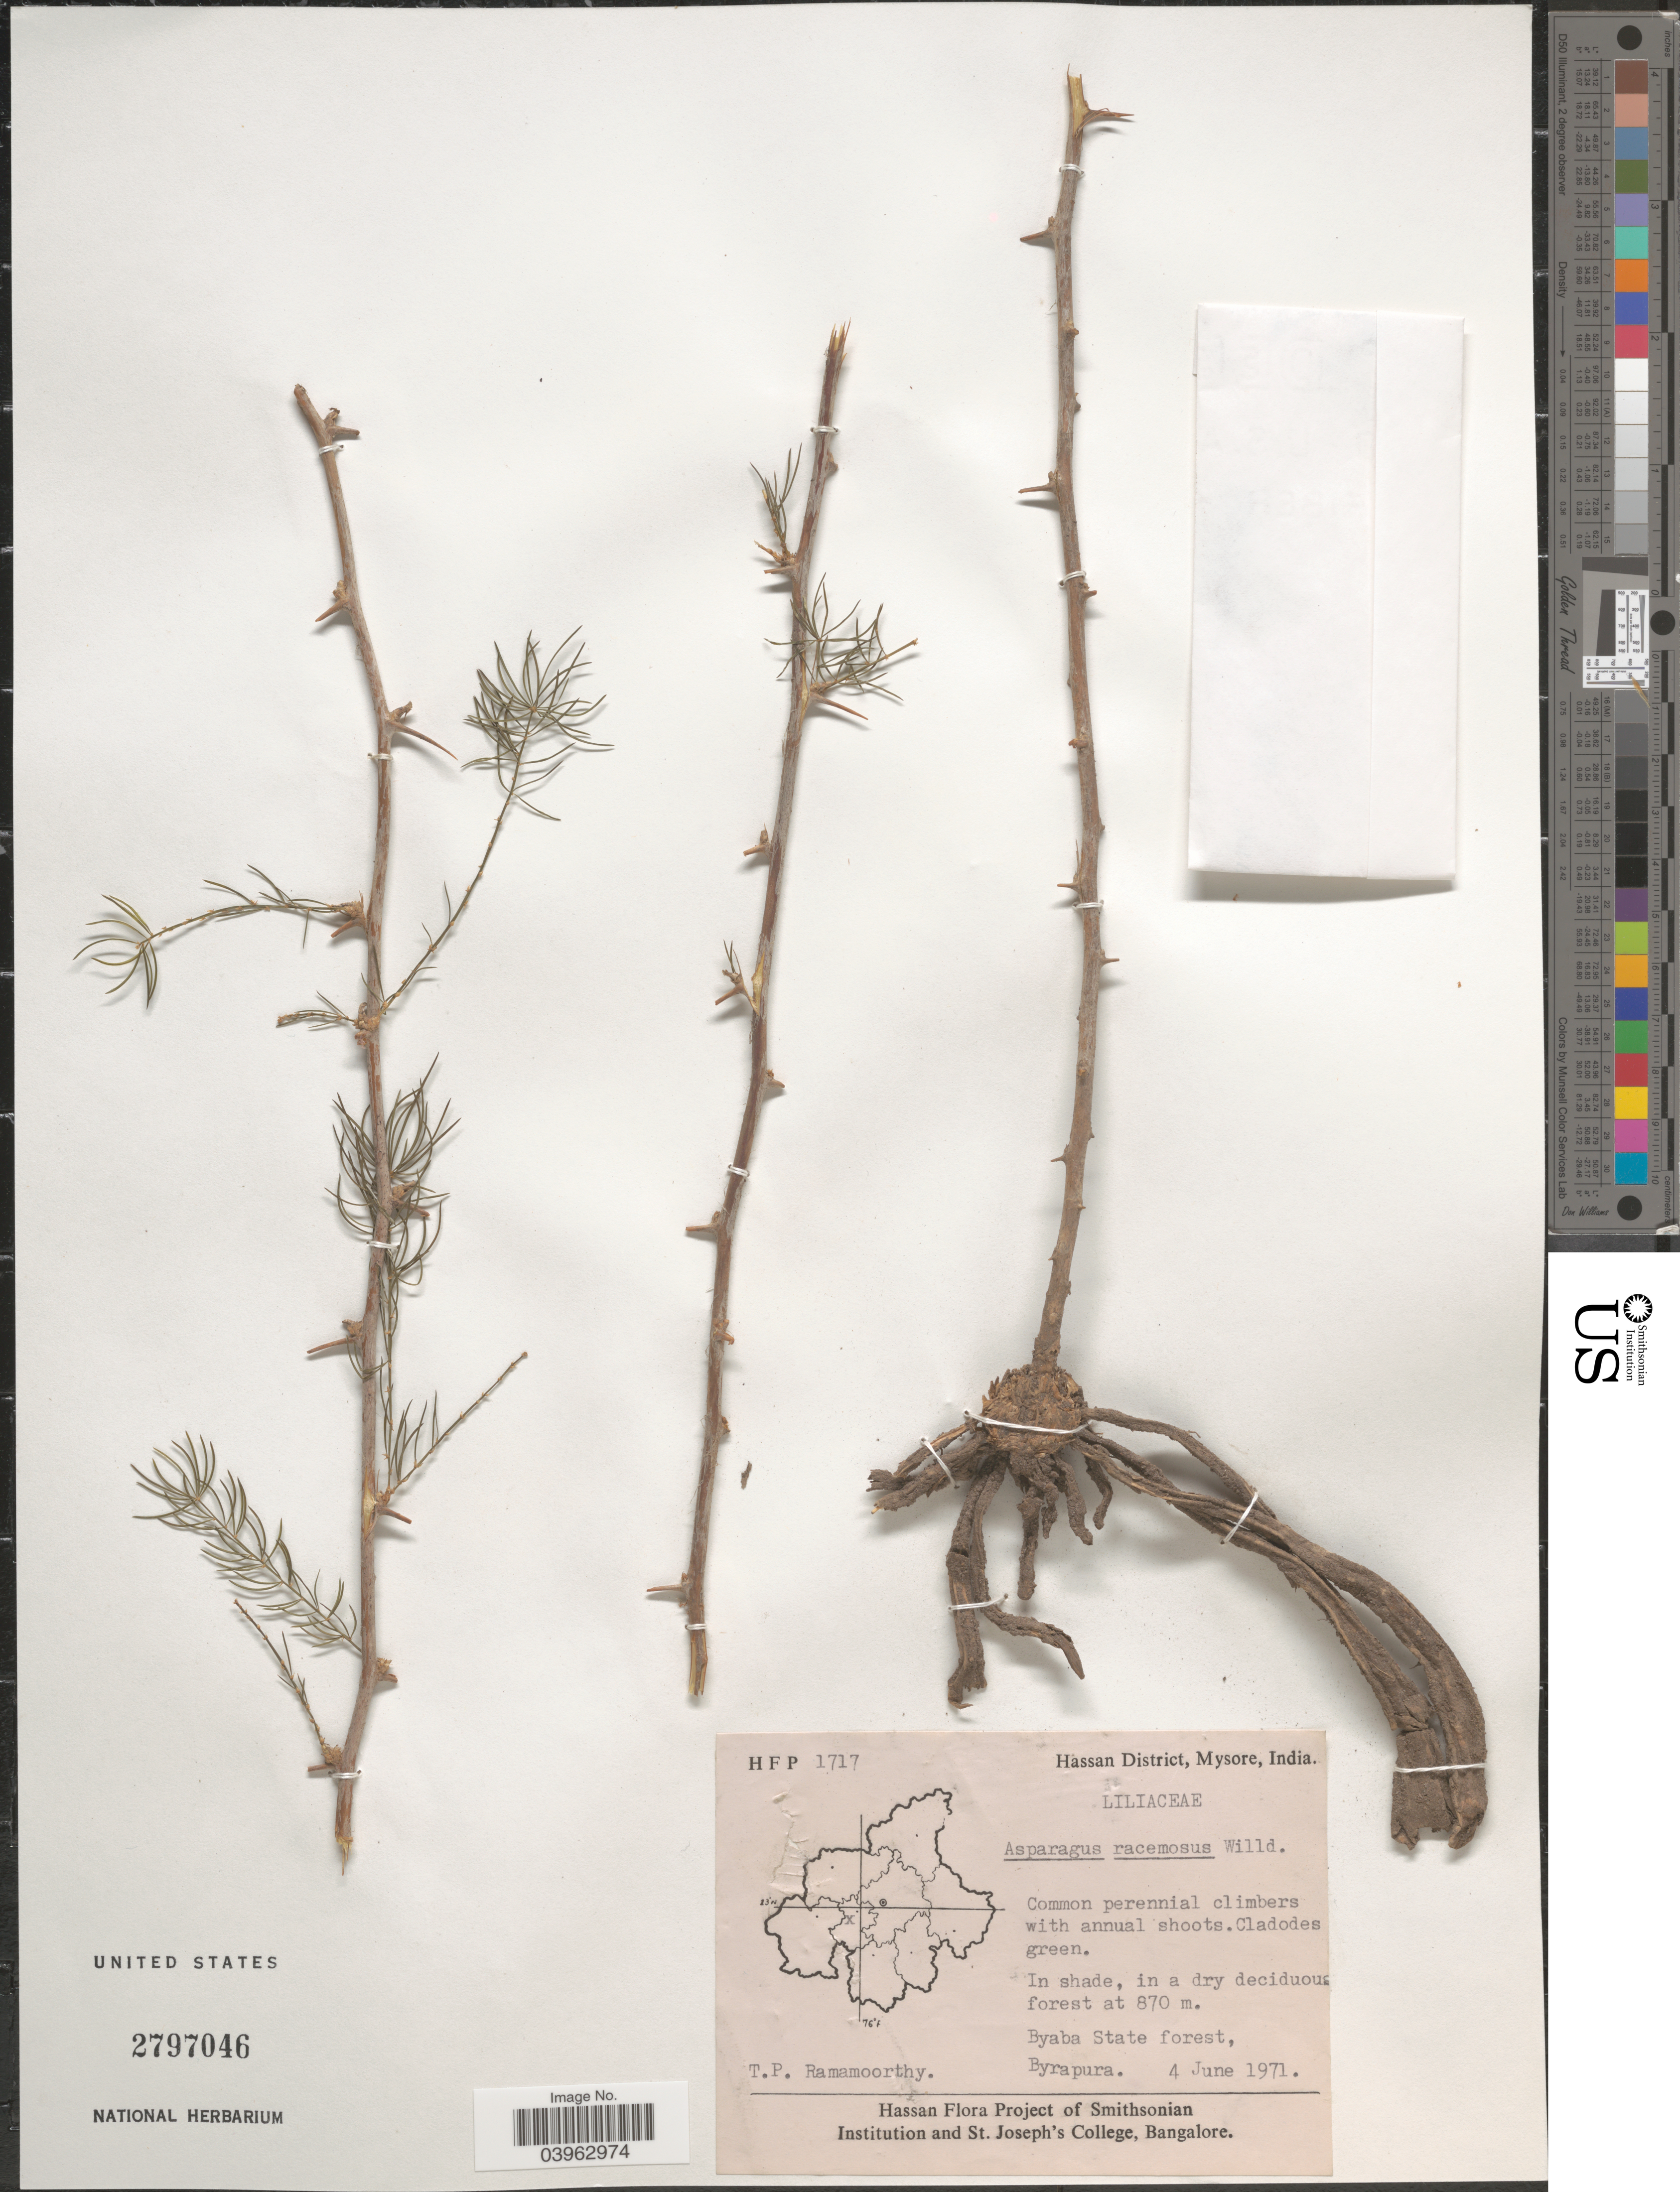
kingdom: Plantae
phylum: Tracheophyta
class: Liliopsida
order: Asparagales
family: Asparagaceae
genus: Asparagus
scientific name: Asparagus racemosus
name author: Willd.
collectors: T. P. Ramamoorthy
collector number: HFP1717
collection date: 1971-06-04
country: India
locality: Hassan District, Mysore. Byaba State forest, Byrapura.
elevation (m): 870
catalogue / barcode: US 2797046